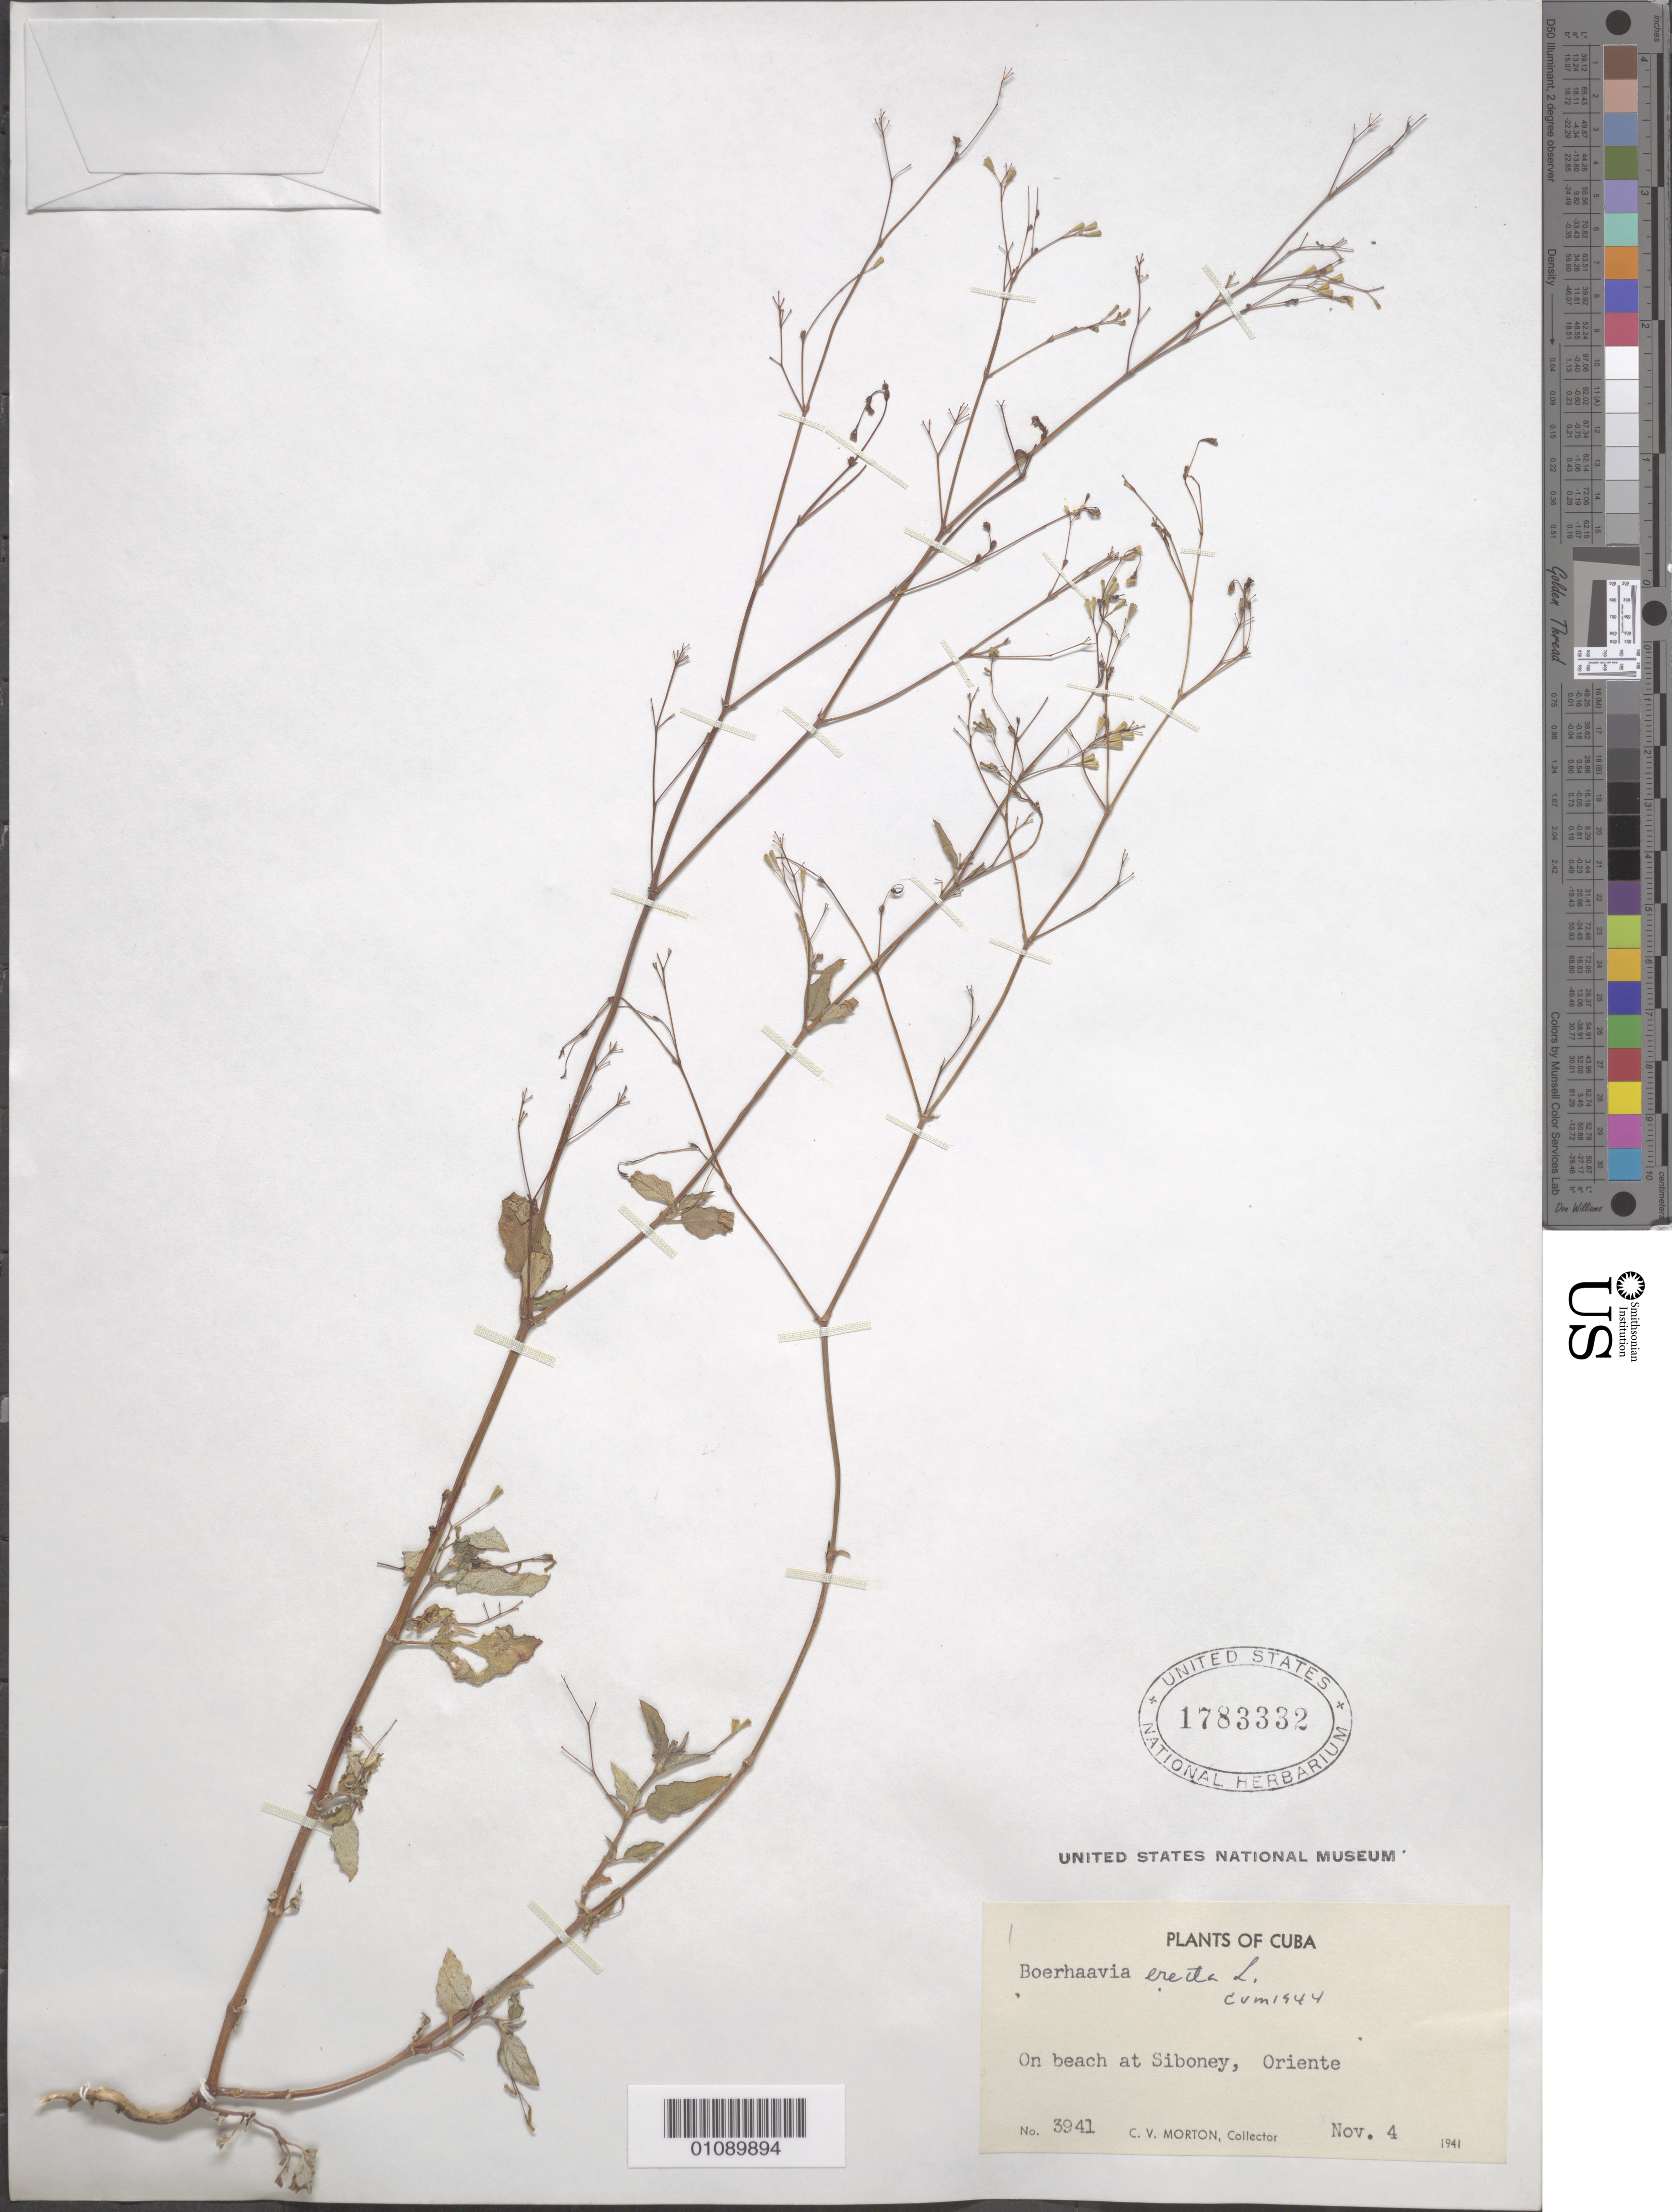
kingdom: Plantae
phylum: Tracheophyta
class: Magnoliopsida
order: Caryophyllales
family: Nyctaginaceae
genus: Boerhavia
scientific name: Boerhavia erecta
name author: L.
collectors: C. V. Morton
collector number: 3941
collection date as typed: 04 Nov 1941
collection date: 1941-11-04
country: Cuba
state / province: Santiago de Cuba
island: Cuba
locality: Oriente, Siboney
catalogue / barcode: US 1783332